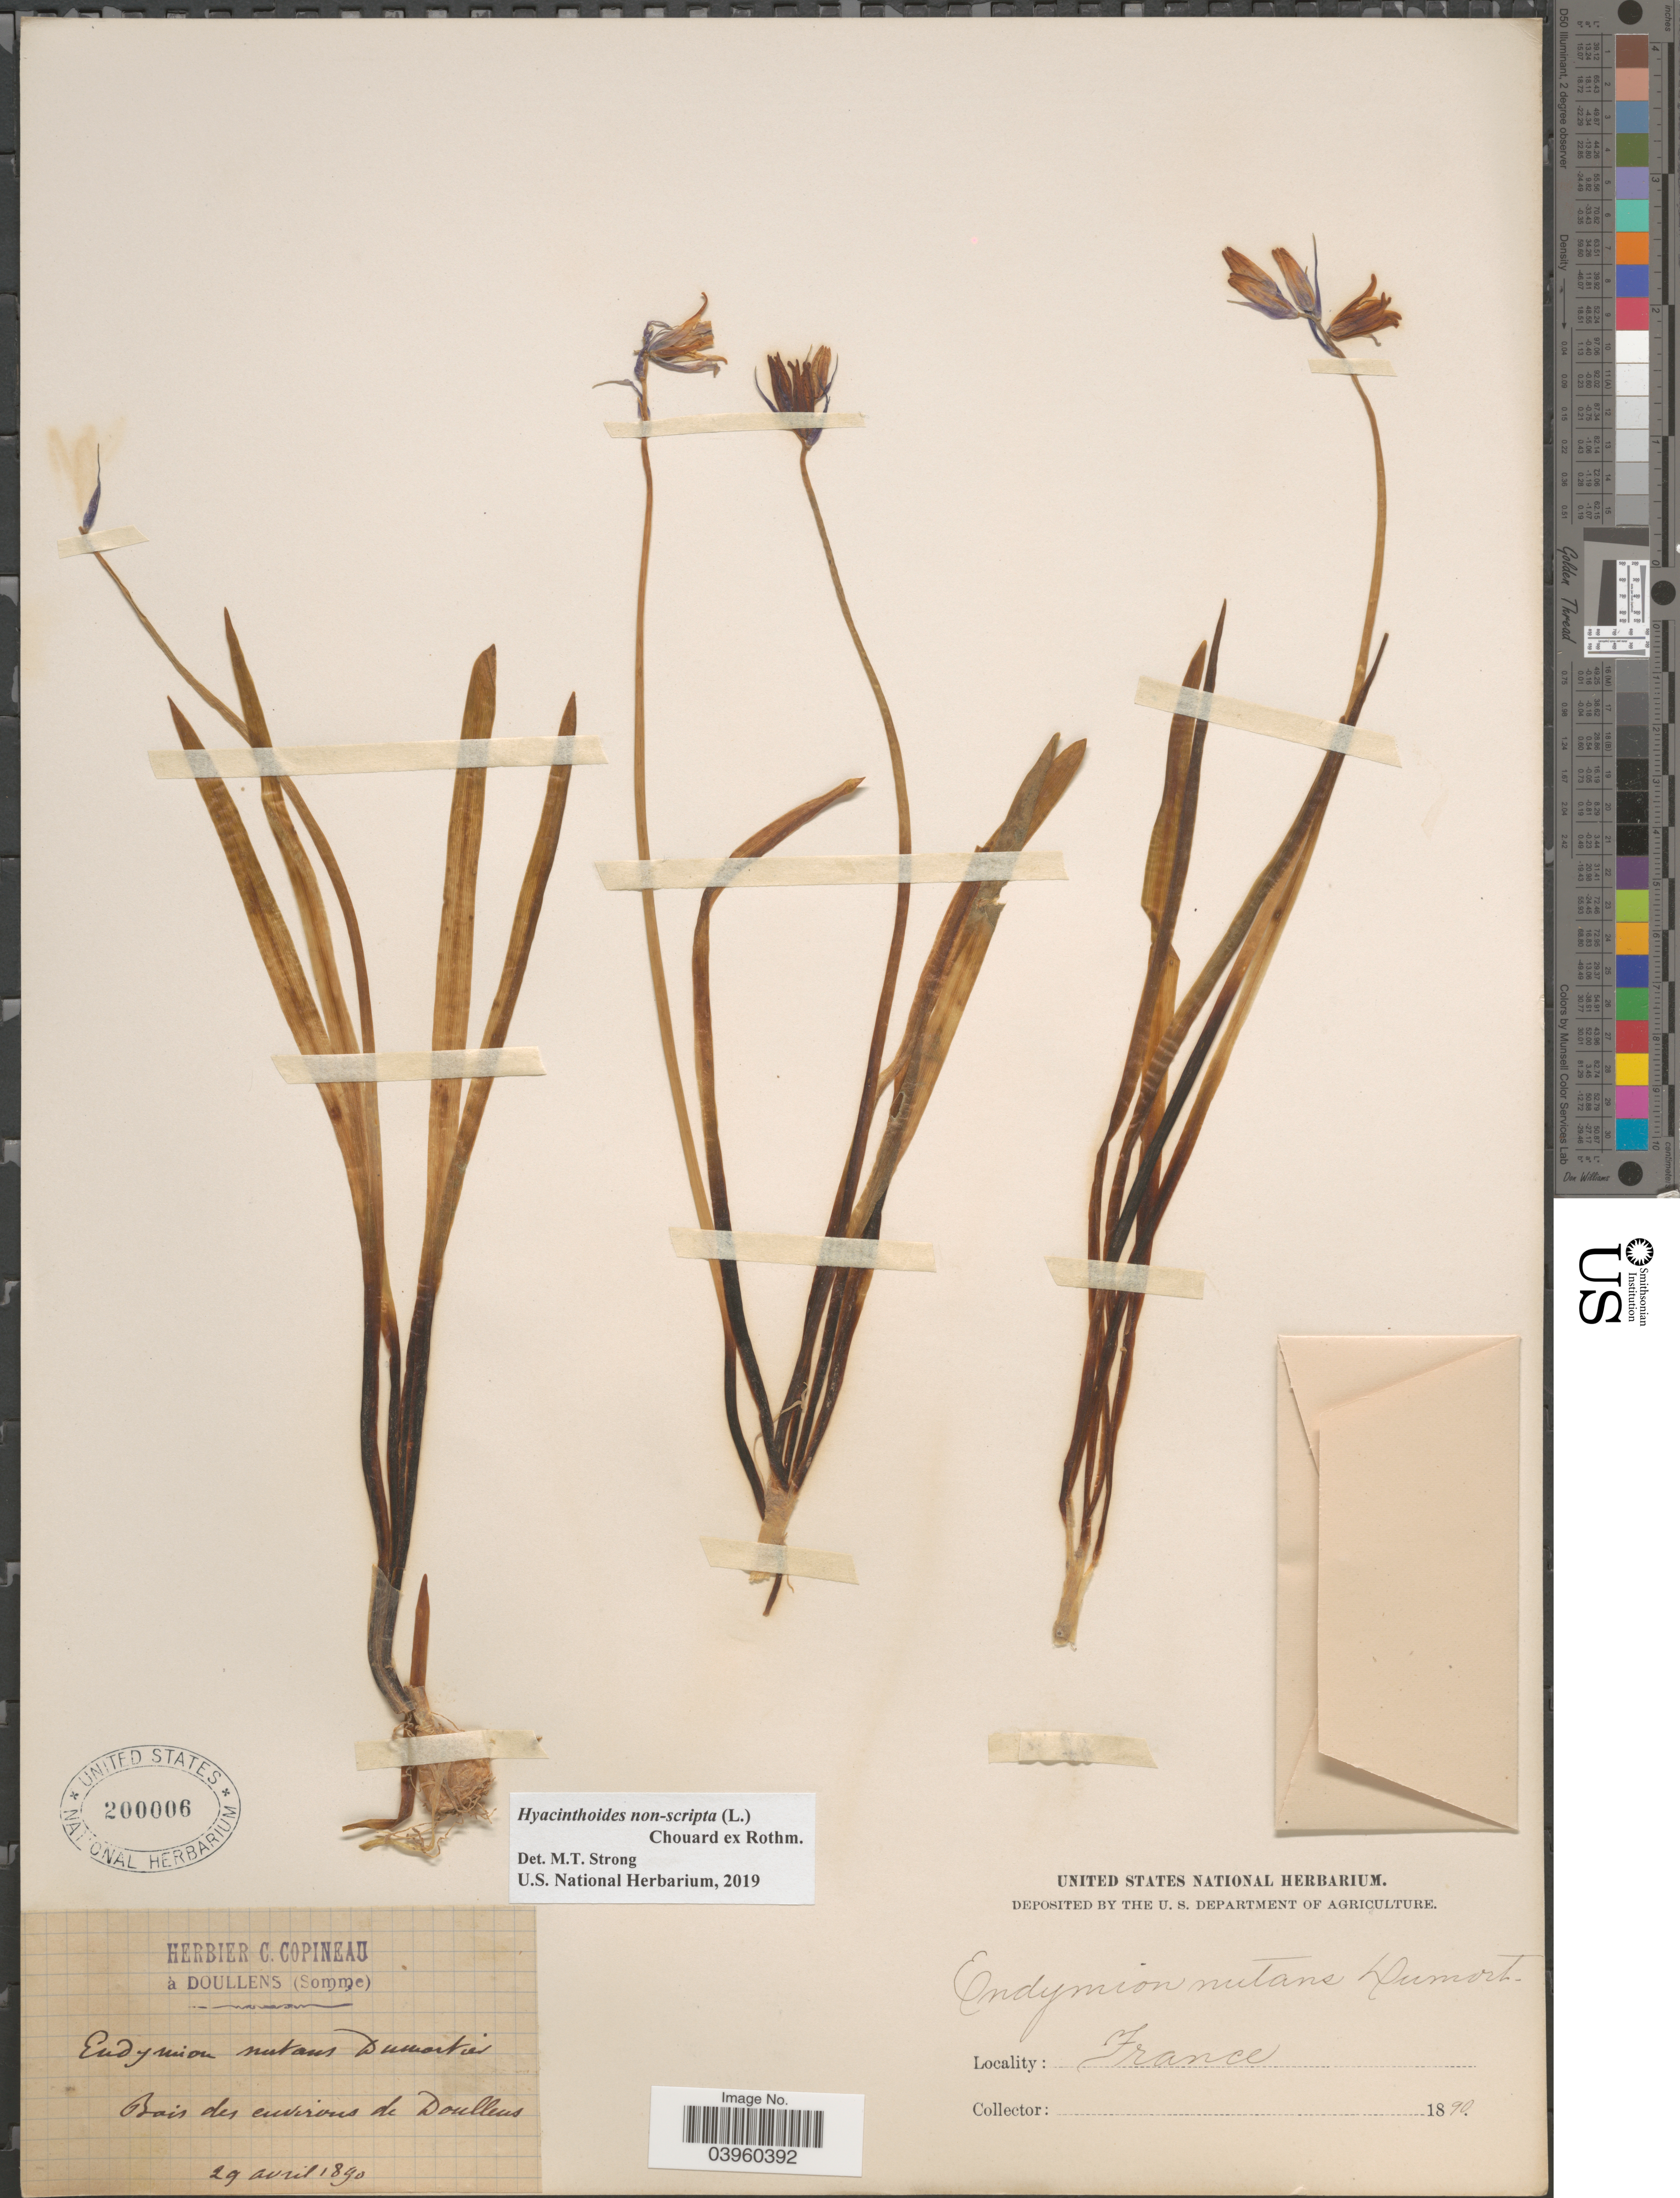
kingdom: Plantae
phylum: Tracheophyta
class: Liliopsida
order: Asparagales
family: Asparagaceae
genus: Hyacinthoides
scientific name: Hyacinthoides non-scripta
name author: (L.) Chouard ex Rothm.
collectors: ex herb. C. Copineau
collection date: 1890-04-29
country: France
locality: Bois des environs de Doullens.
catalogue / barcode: US 200006